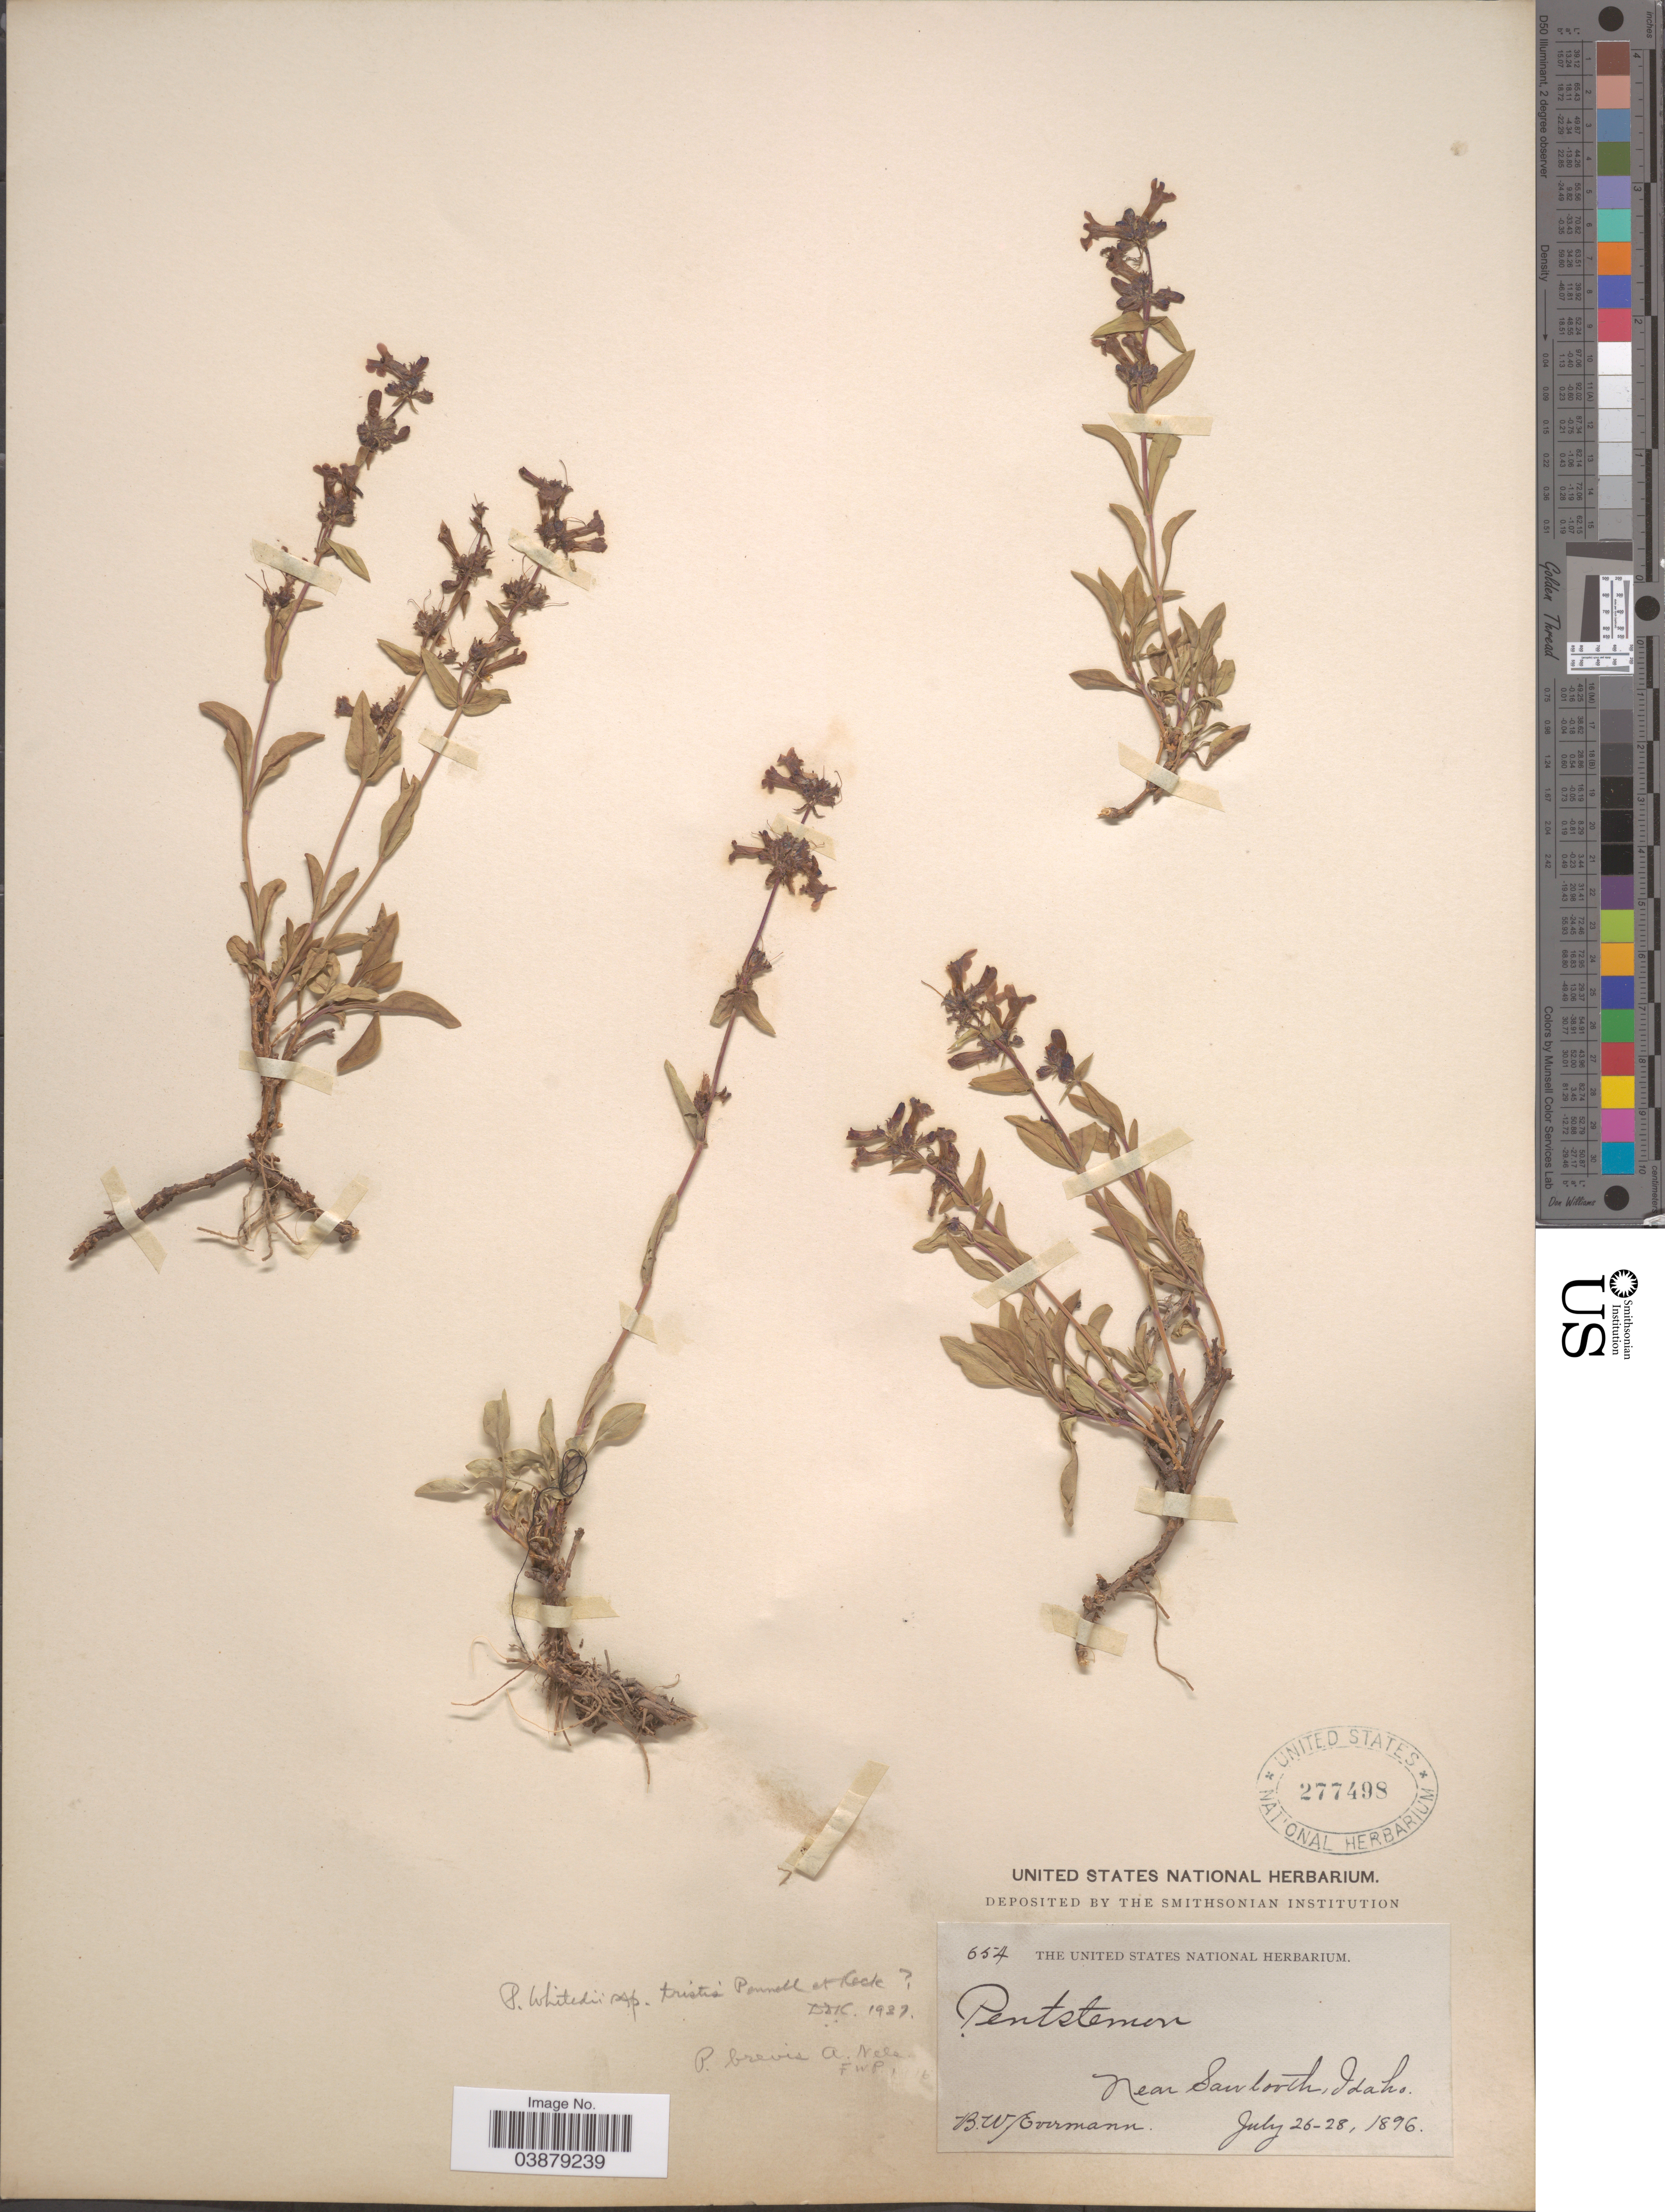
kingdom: Plantae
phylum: Tracheophyta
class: Magnoliopsida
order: Lamiales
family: Plantaginaceae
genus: Penstemon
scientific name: Penstemon whitedii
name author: Piper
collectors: B. W. Evermann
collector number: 654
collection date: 1896-07-26/1896-07-28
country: United States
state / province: Idaho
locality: Near Sawtooth.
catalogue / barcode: US 277498